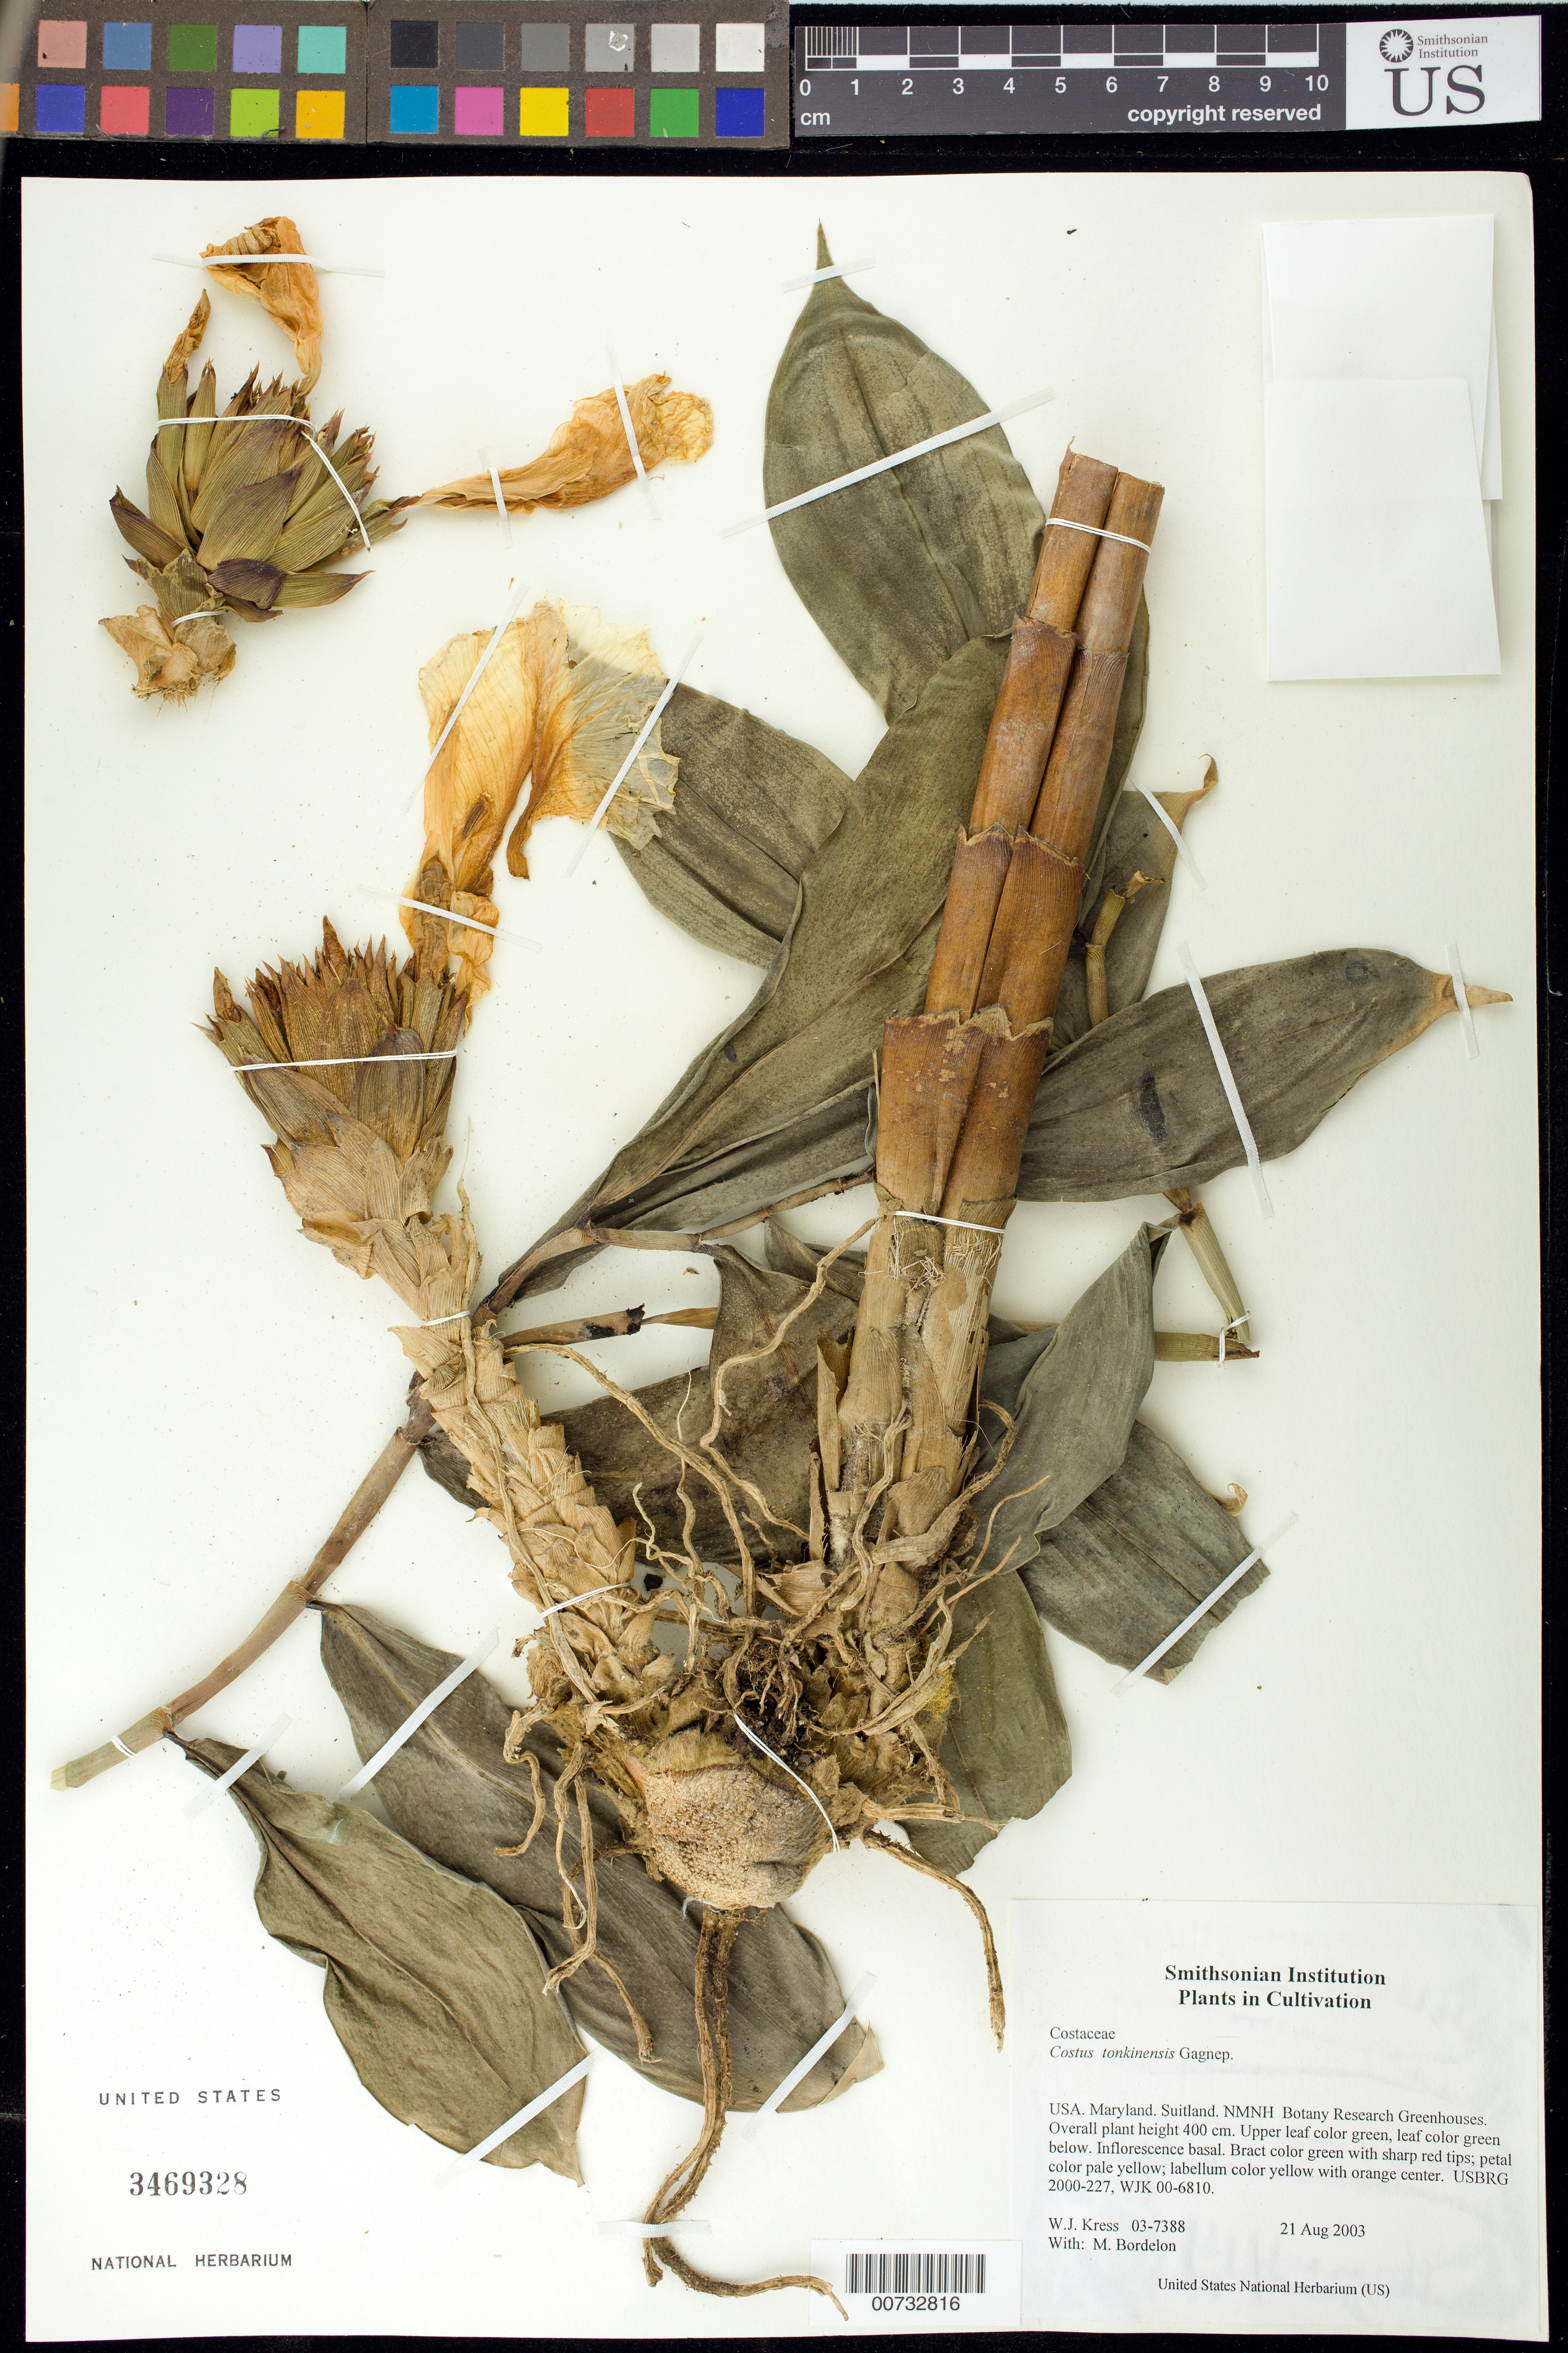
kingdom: Plantae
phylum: Tracheophyta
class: Liliopsida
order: Zingiberales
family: Costaceae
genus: Costus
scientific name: Costus tonkinensis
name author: Gagnep.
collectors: W. J. Kress & M. Bordelon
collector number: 03-7388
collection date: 2003-08-21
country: United States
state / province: Maryland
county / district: Prince George's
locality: NMNH Botany Research Greenhouses. Suitland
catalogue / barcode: US 3469328